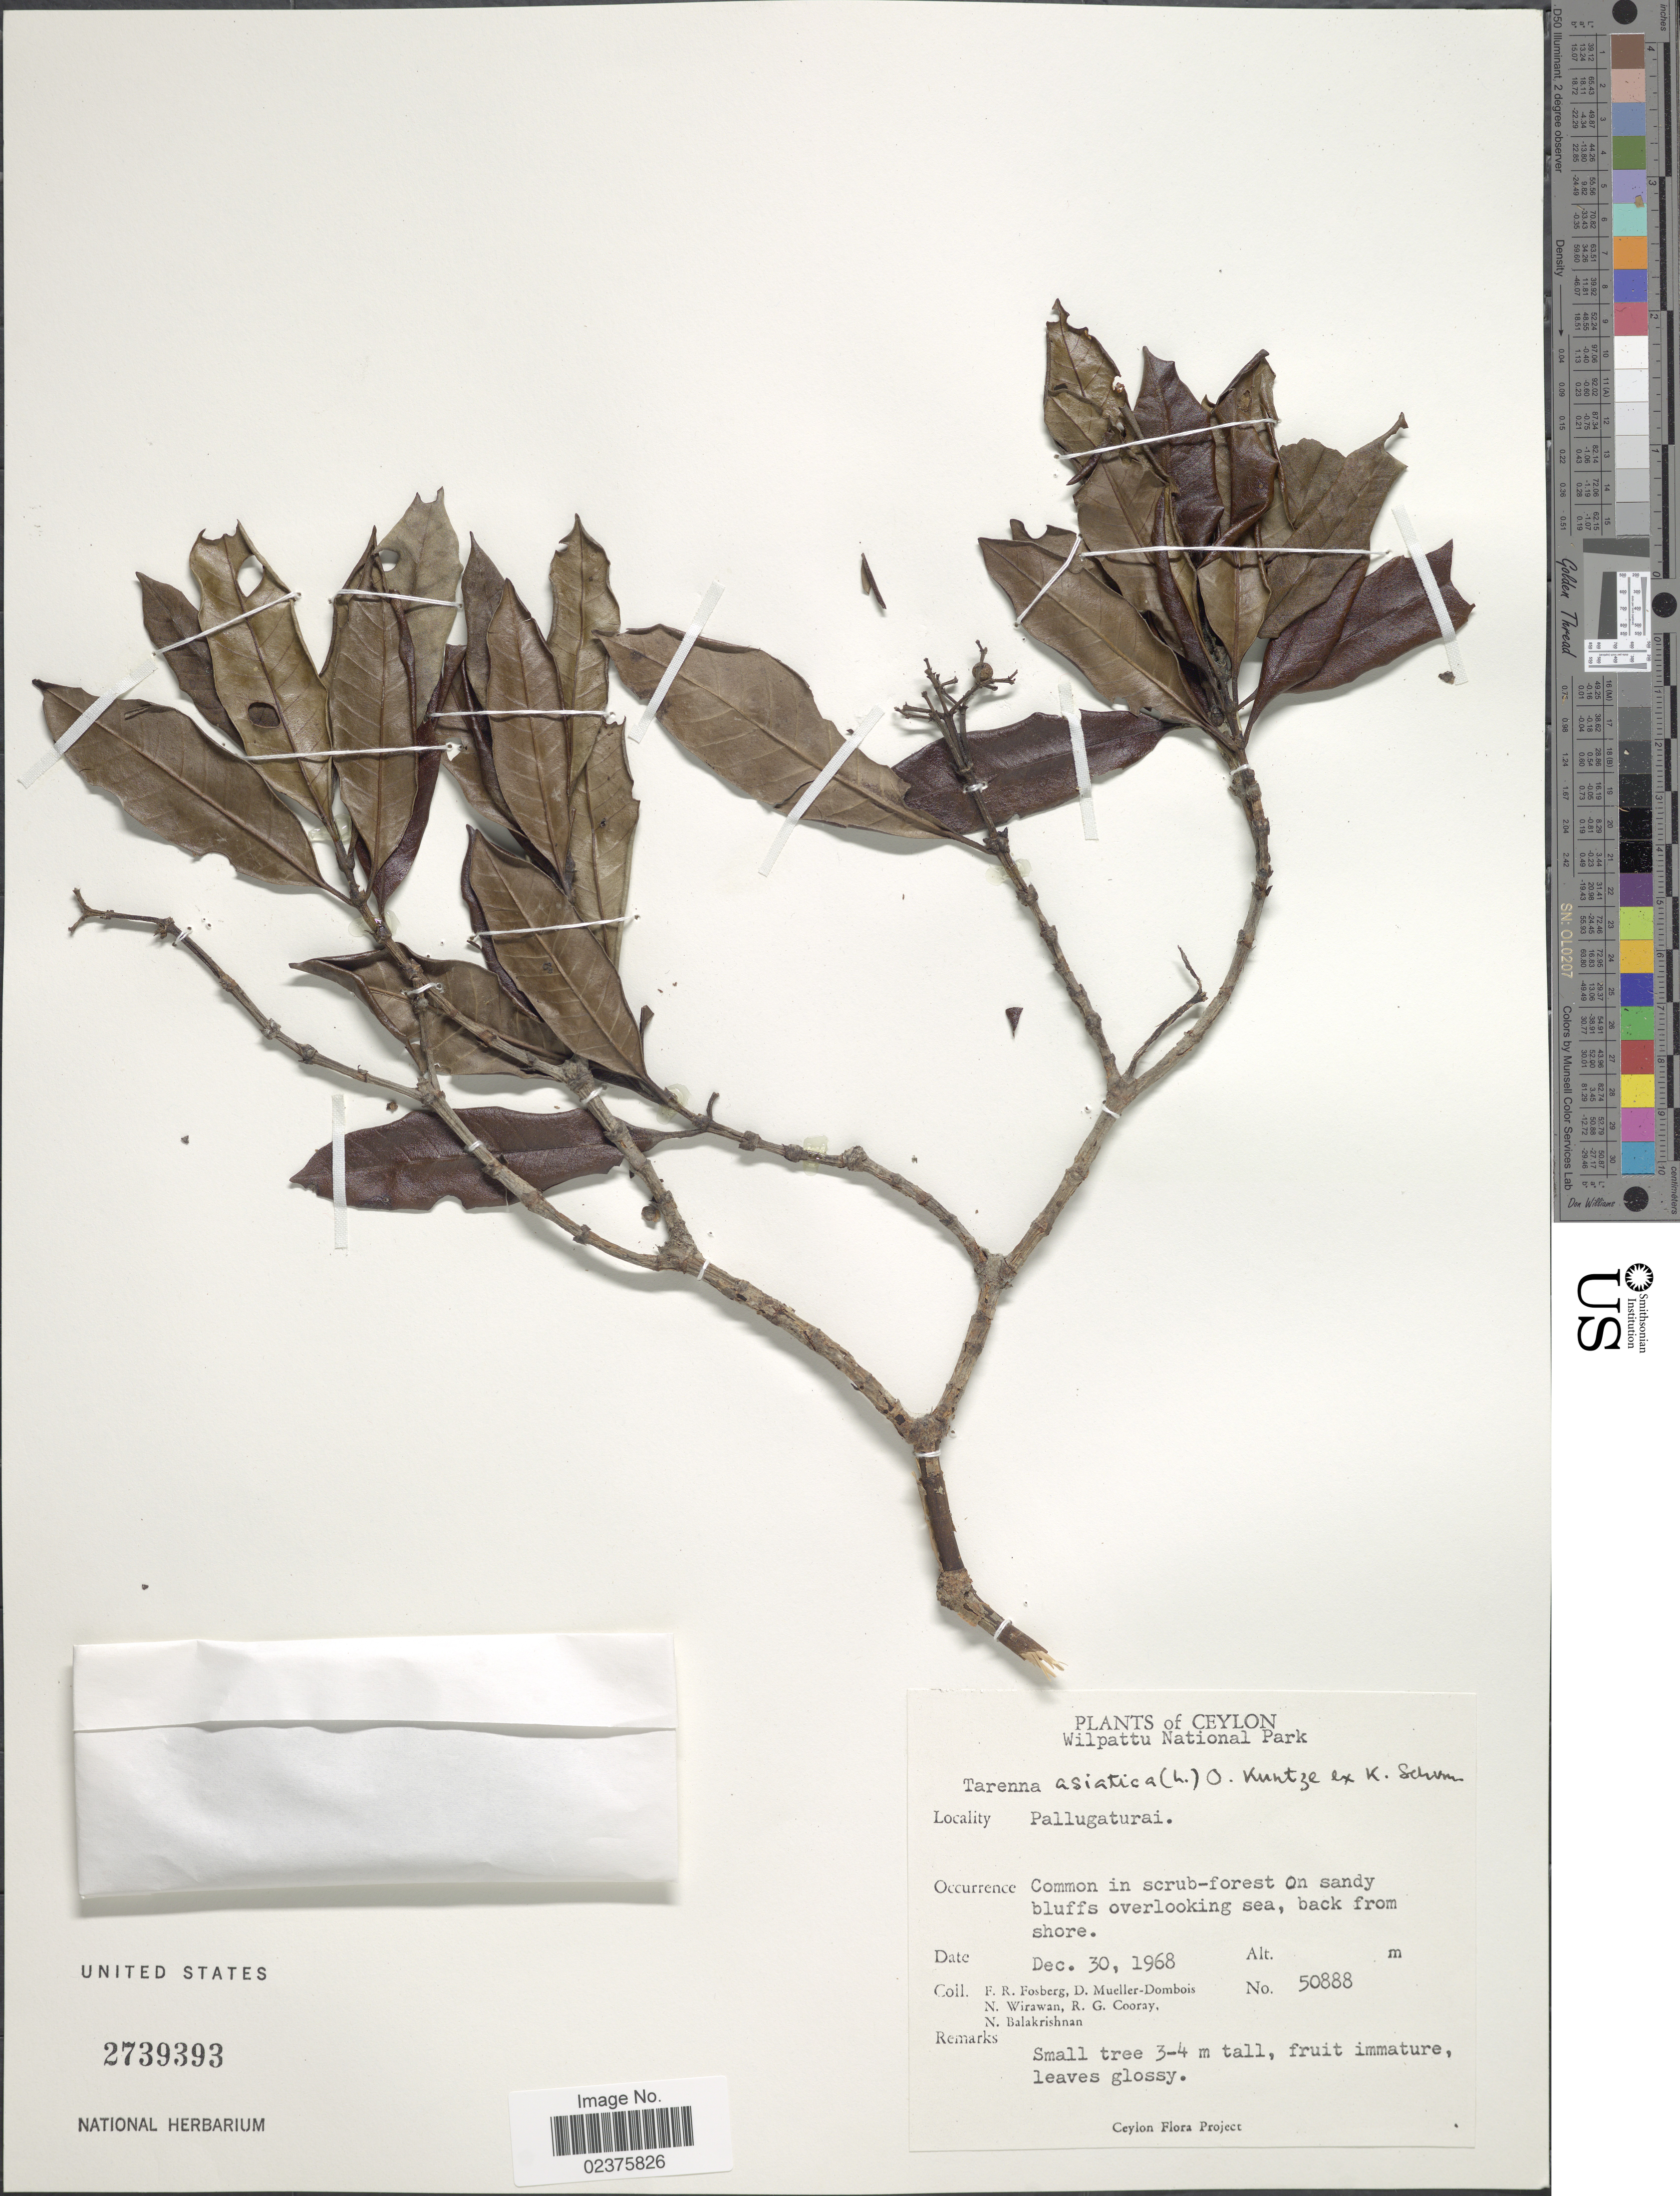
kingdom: Plantae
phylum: Tracheophyta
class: Magnoliopsida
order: Gentianales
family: Rubiaceae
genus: Tarenna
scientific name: Tarenna asiatica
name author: (L.) Kuntze ex K. Schum.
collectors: F. R. Fosberg, D. Mueller-Dombois, N. Wirawan, R. Cooray & N. Balakrishnan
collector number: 50888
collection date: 1968-12-30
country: Sri Lanka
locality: Ceylon, Wilpattu National Park, Pallugaturai, on sandy bluffs overlooking sea, back from shore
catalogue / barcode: US 2739393